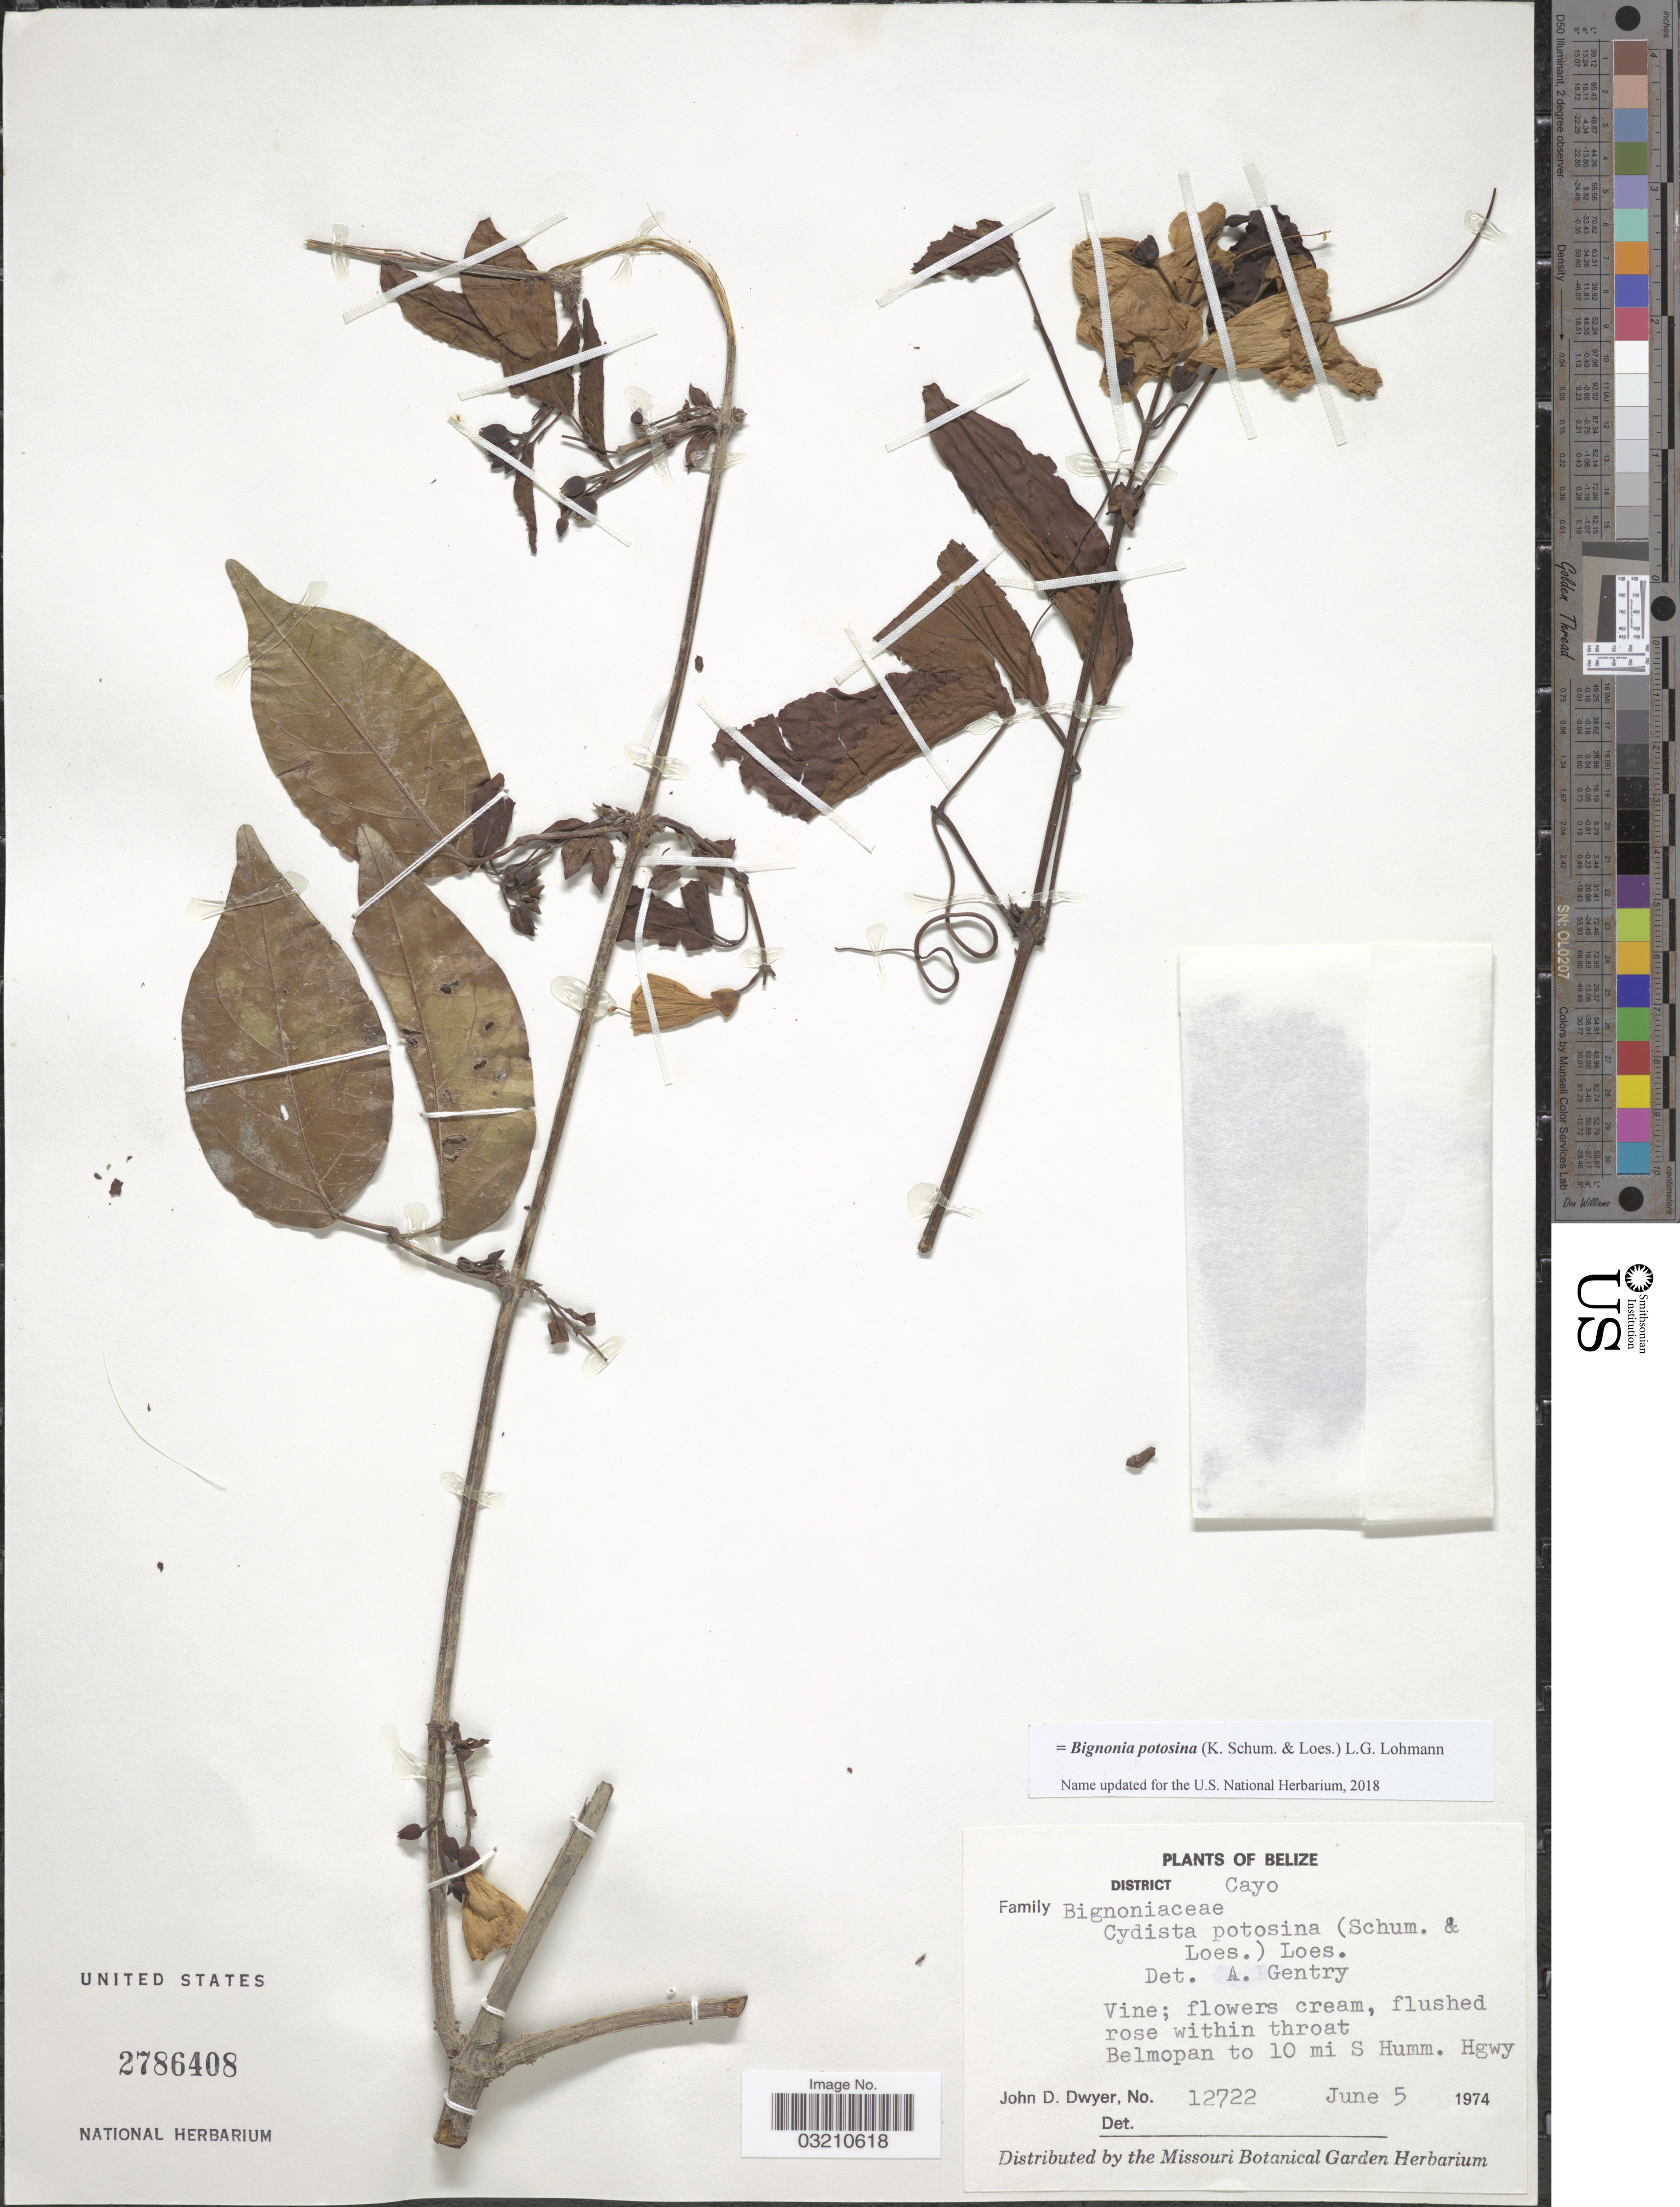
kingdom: Plantae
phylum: Tracheophyta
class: Magnoliopsida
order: Lamiales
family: Bignoniaceae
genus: Bignonia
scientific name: Bignonia potosina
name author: (K. Schum. & Loes.) L.G. Lohmann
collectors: J. D. Dwyer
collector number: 12722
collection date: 1974-06-05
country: Belize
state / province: Cayo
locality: District Cayo. Belmopan to 10 mi S. Humm. Hgwy.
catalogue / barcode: US 2786408